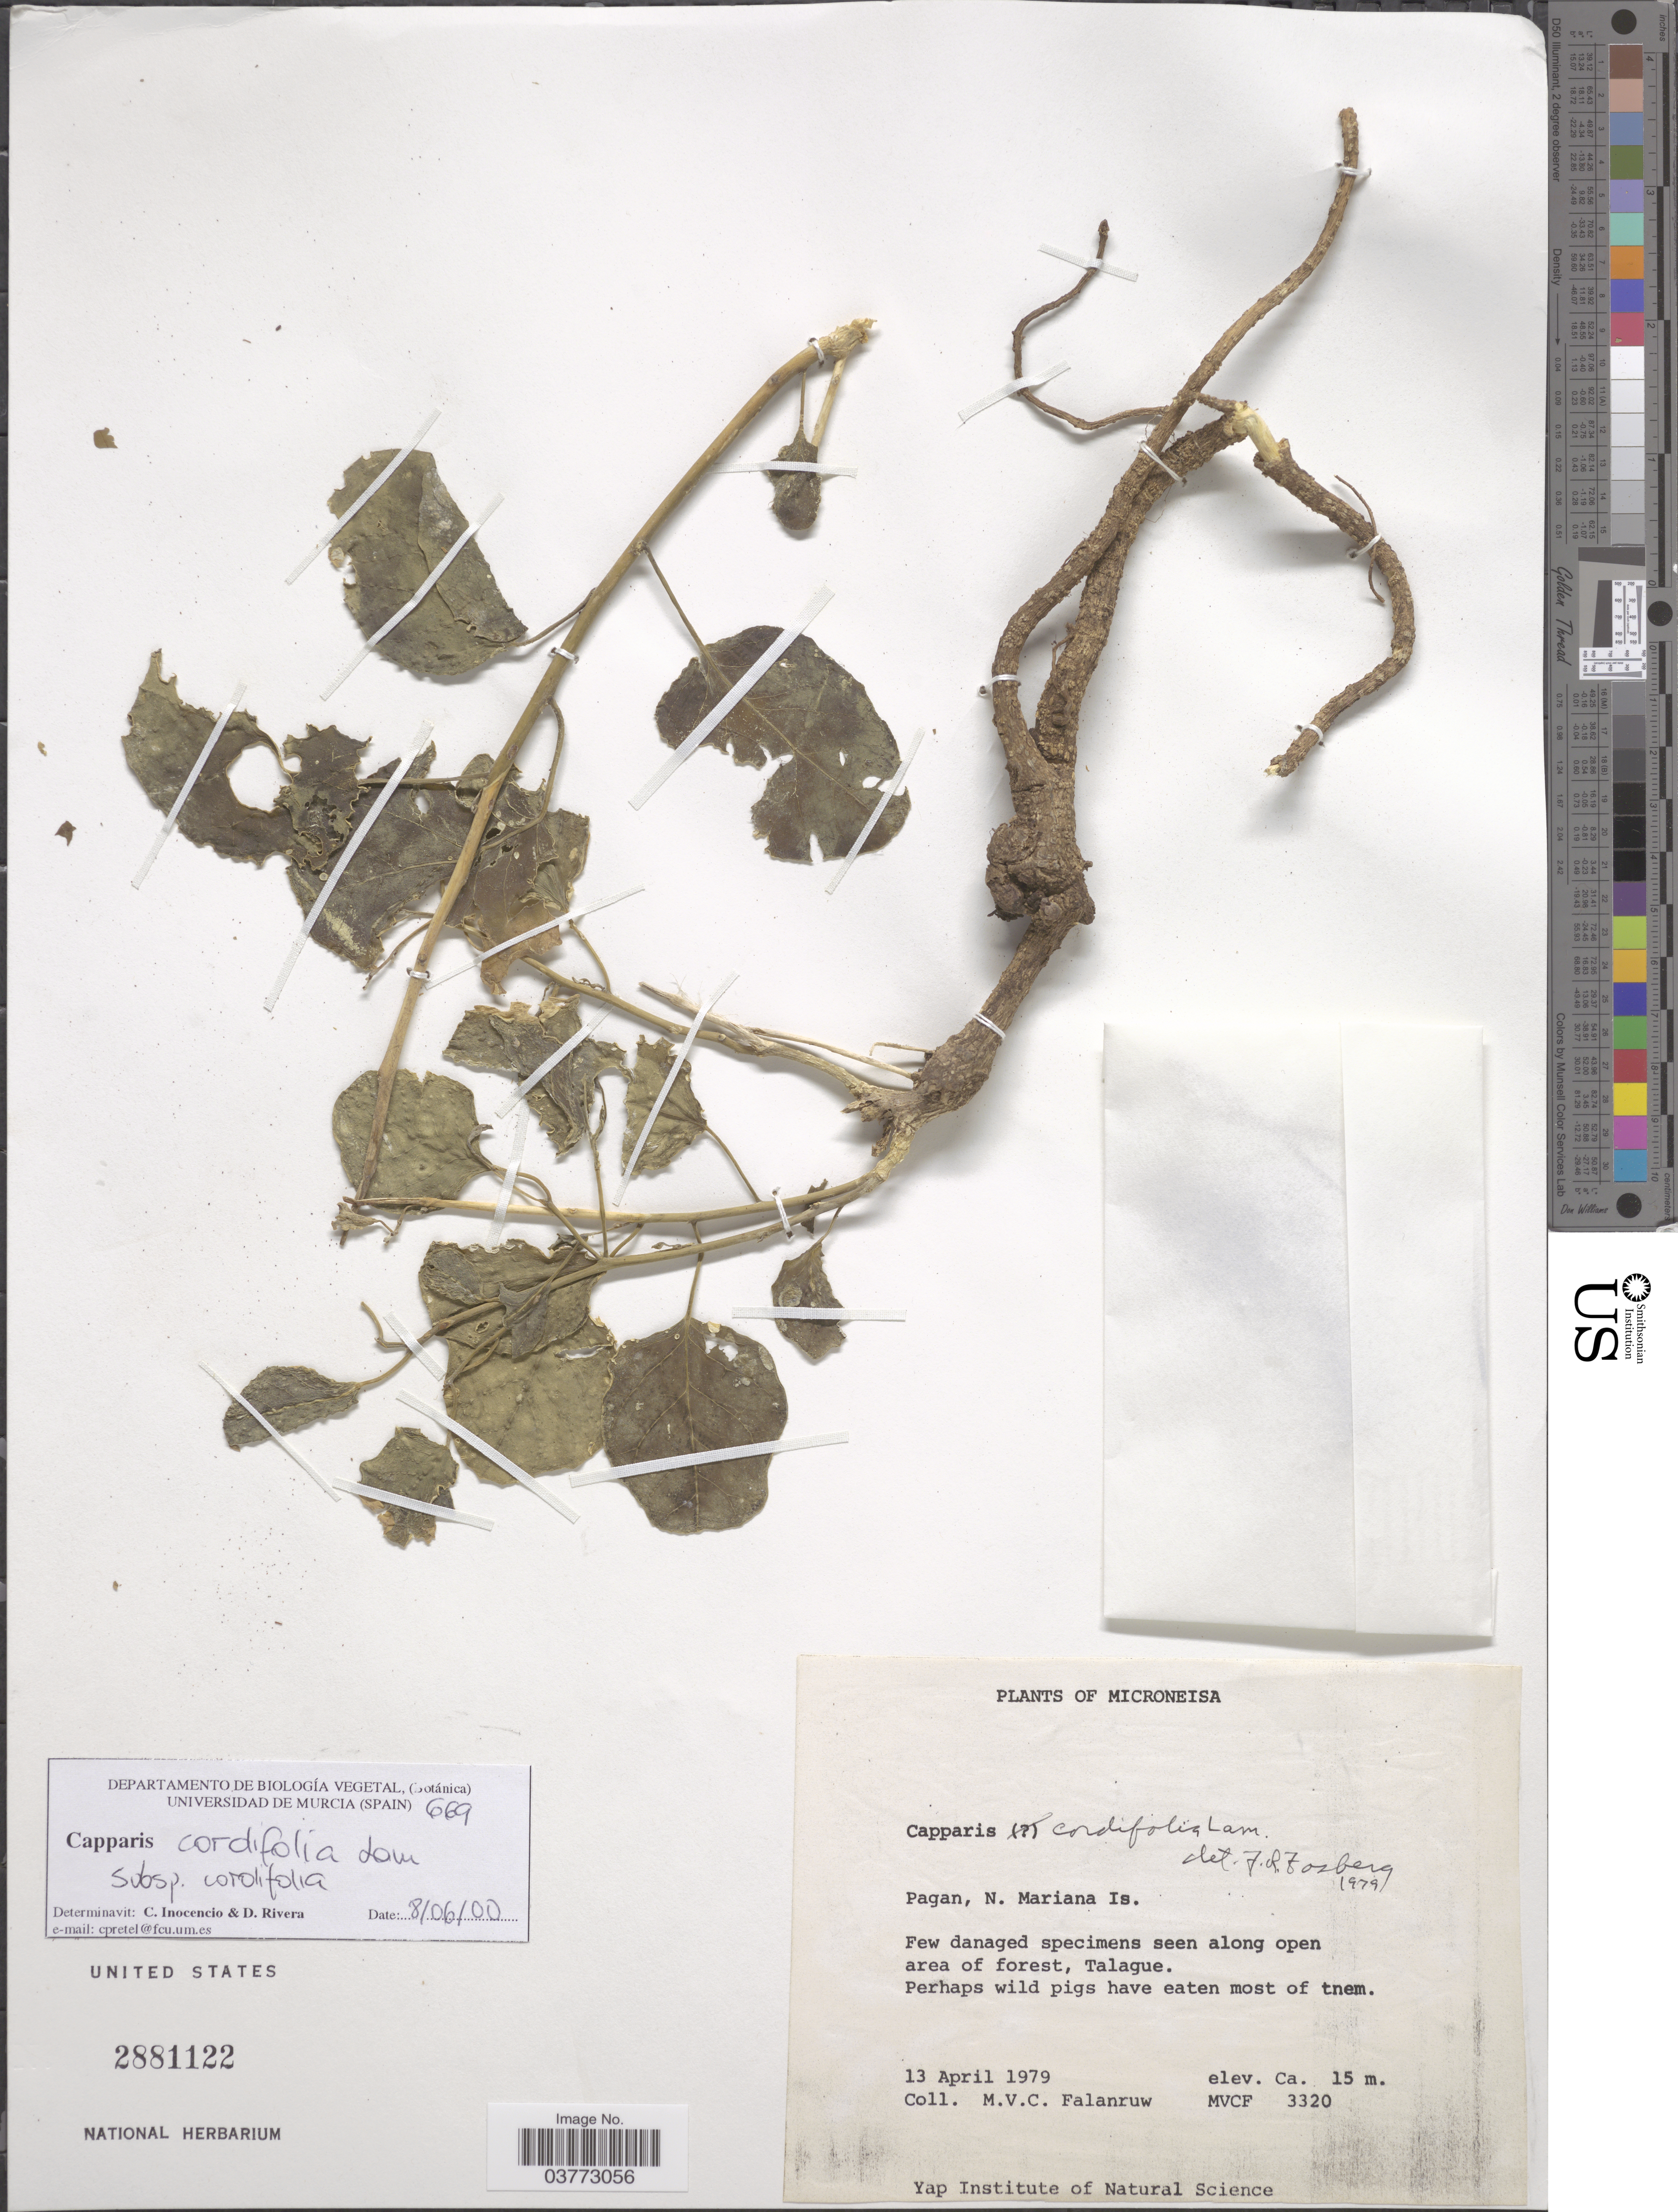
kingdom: Plantae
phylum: Tracheophyta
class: Magnoliopsida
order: Brassicales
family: Capparaceae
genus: Capparis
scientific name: Capparis spinosa subsp. cordifolia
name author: (Lam.) Fici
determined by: Wagner, W. L., (BOT), Smithsonian Institution - National Museum of Natural History (UNITED STATES)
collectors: M. V. Falanruw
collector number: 3320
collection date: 1979-04-13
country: Northern Mariana Islands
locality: Microneisa. Pagan, N. Mariana Is. Along open area of forest, Talague.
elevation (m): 15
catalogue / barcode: US 2881122